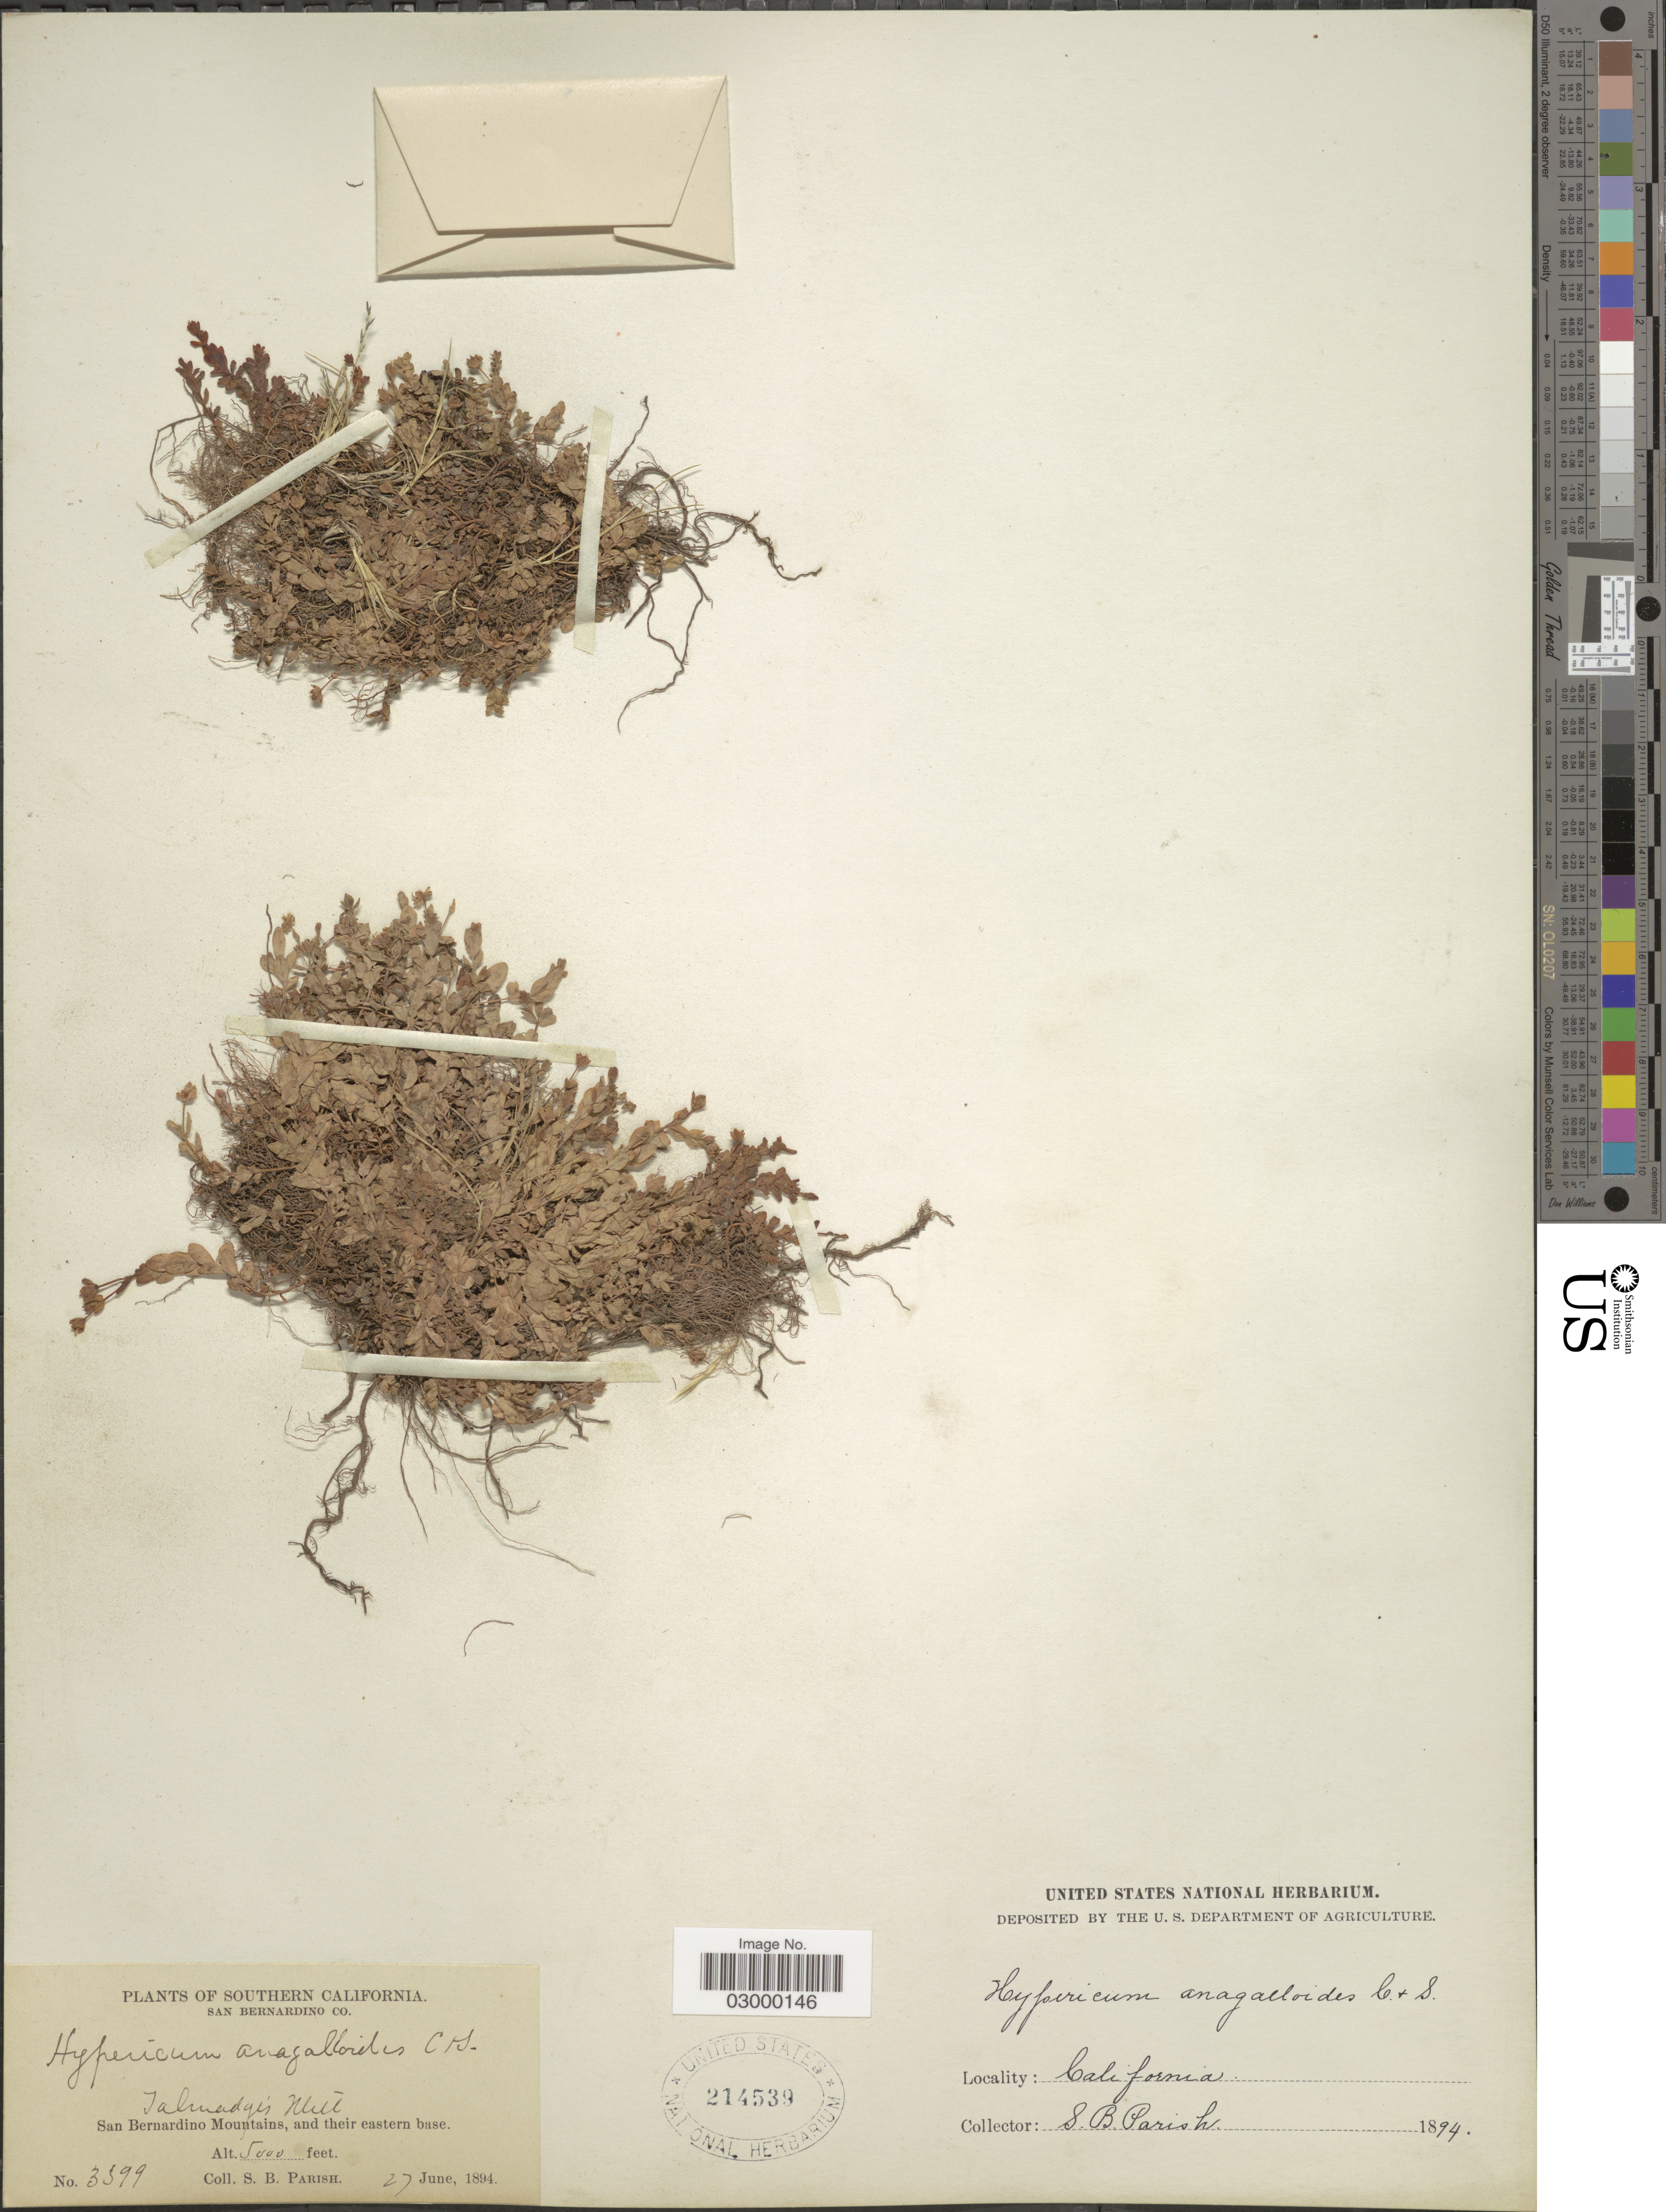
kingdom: Plantae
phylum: Tracheophyta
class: Magnoliopsida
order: Malpighiales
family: Hypericaceae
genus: Hypericum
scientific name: Hypericum anagalloides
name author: Cham. & Schltdl.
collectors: S. B. Parish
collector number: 3599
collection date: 1894-06-27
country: United States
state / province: California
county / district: San Bernardino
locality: Southern California, San Bernardino Co., Talmadge's Mill, San Bernardino Mountains, and their eastern base.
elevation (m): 1524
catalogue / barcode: US 214539